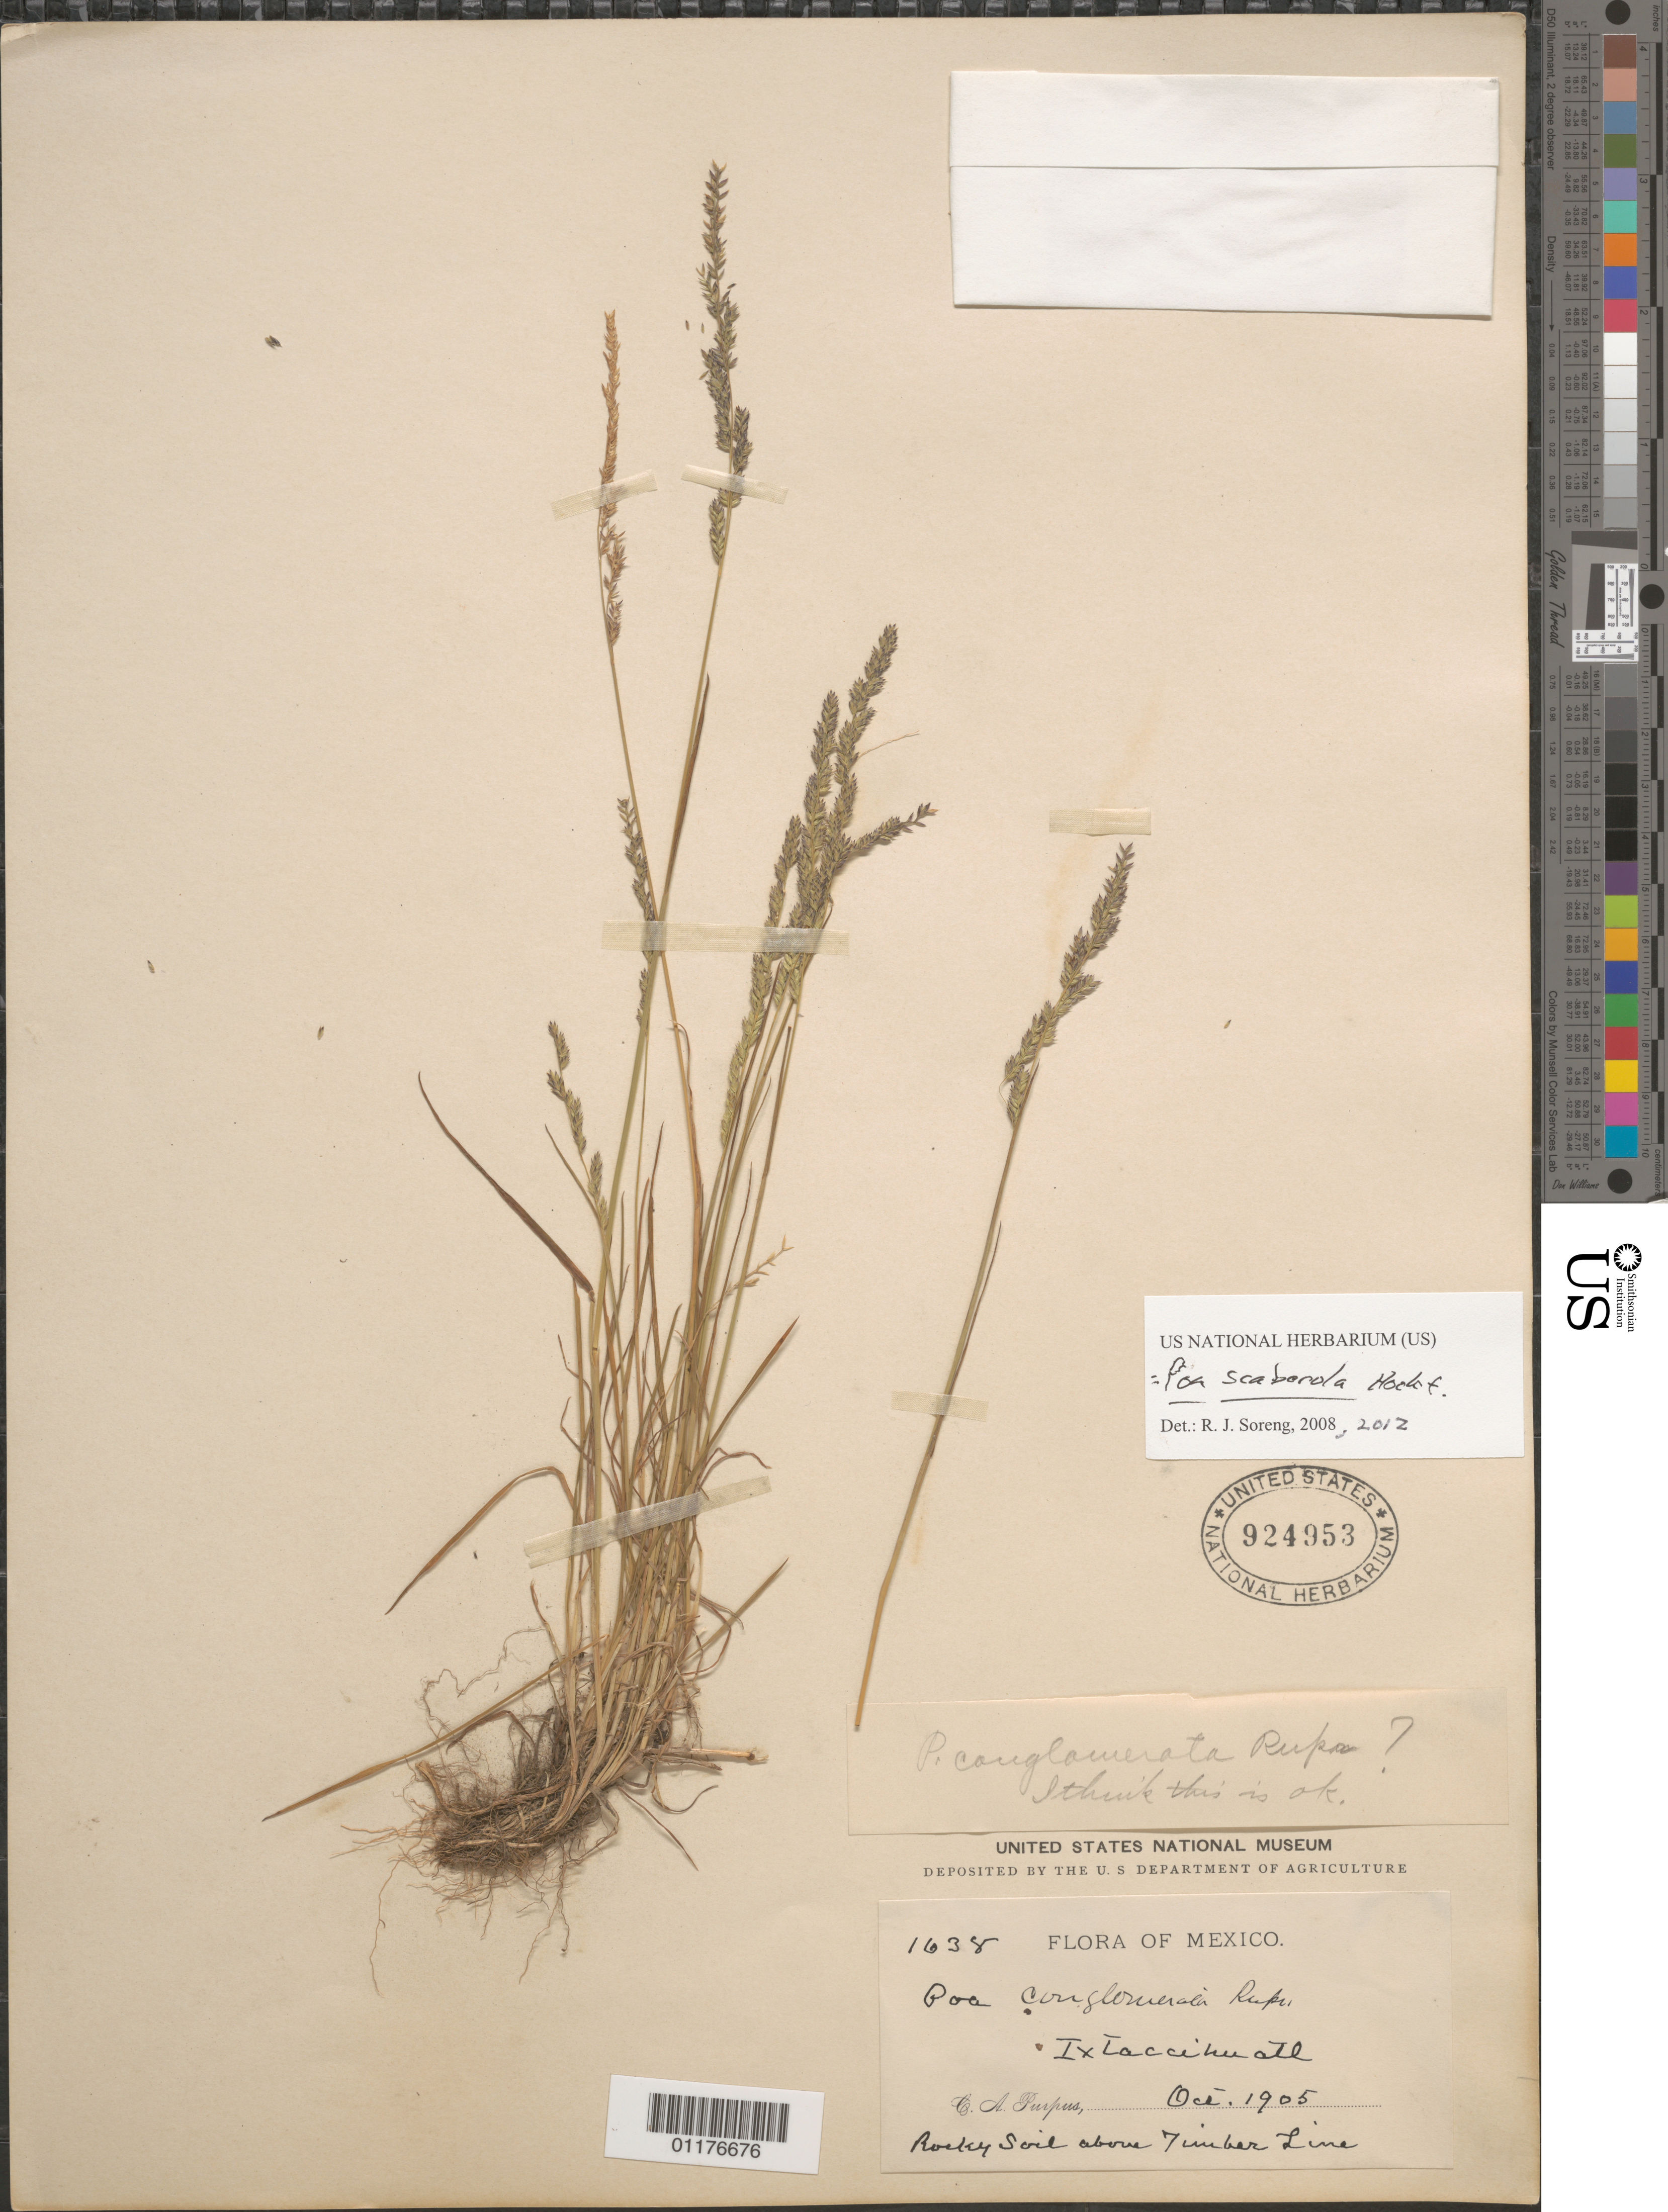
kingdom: Plantae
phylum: Tracheophyta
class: Liliopsida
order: Poales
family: Poaceae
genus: Poa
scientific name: Poa scaberula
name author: Hook. f.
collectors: C. A. Purpus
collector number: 1638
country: Mexico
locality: Ixtaccimuth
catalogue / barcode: US 924953